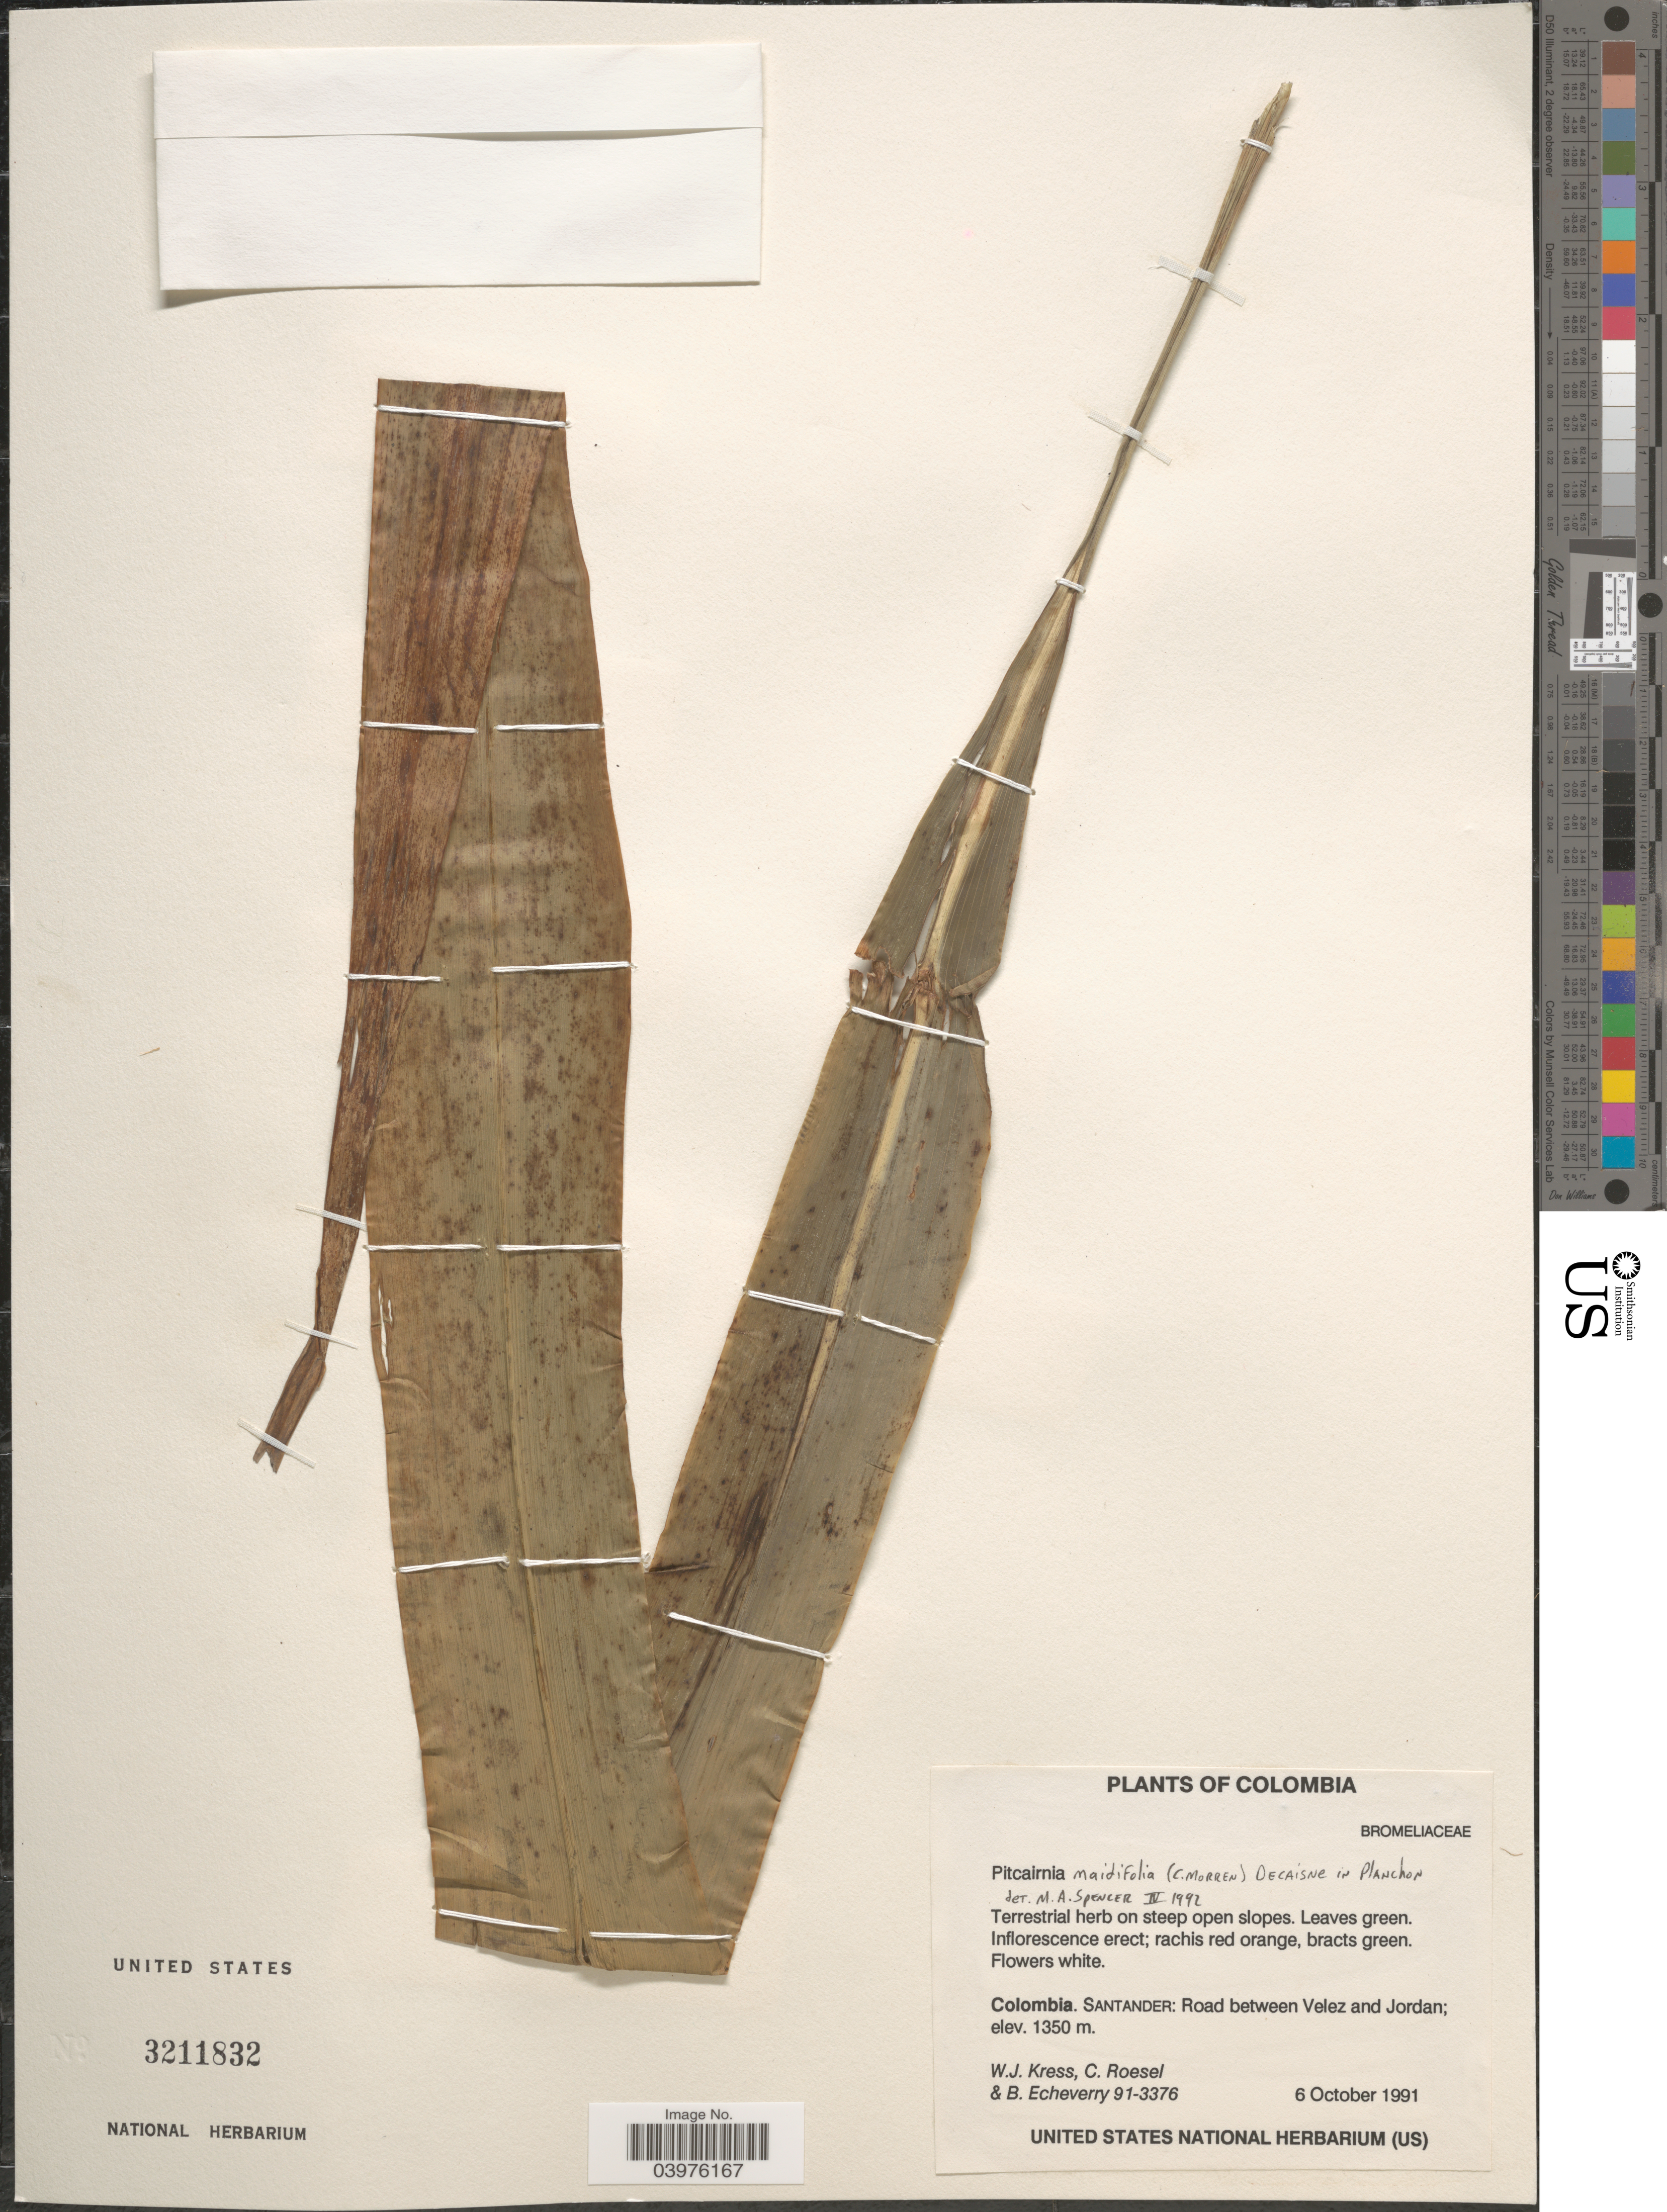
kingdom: Plantae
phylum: Tracheophyta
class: Liliopsida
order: Poales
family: Bromeliaceae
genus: Pitcairnia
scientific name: Pitcairnia maidifolia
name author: (C. Morren) Decne. ex Planch.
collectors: W. J. Kress, C. S. Roesel & B. Echeverry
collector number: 91-3376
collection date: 1991-10-06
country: Colombia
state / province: Santander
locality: Road between Velez and Jordan.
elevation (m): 1350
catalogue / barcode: US 3211832